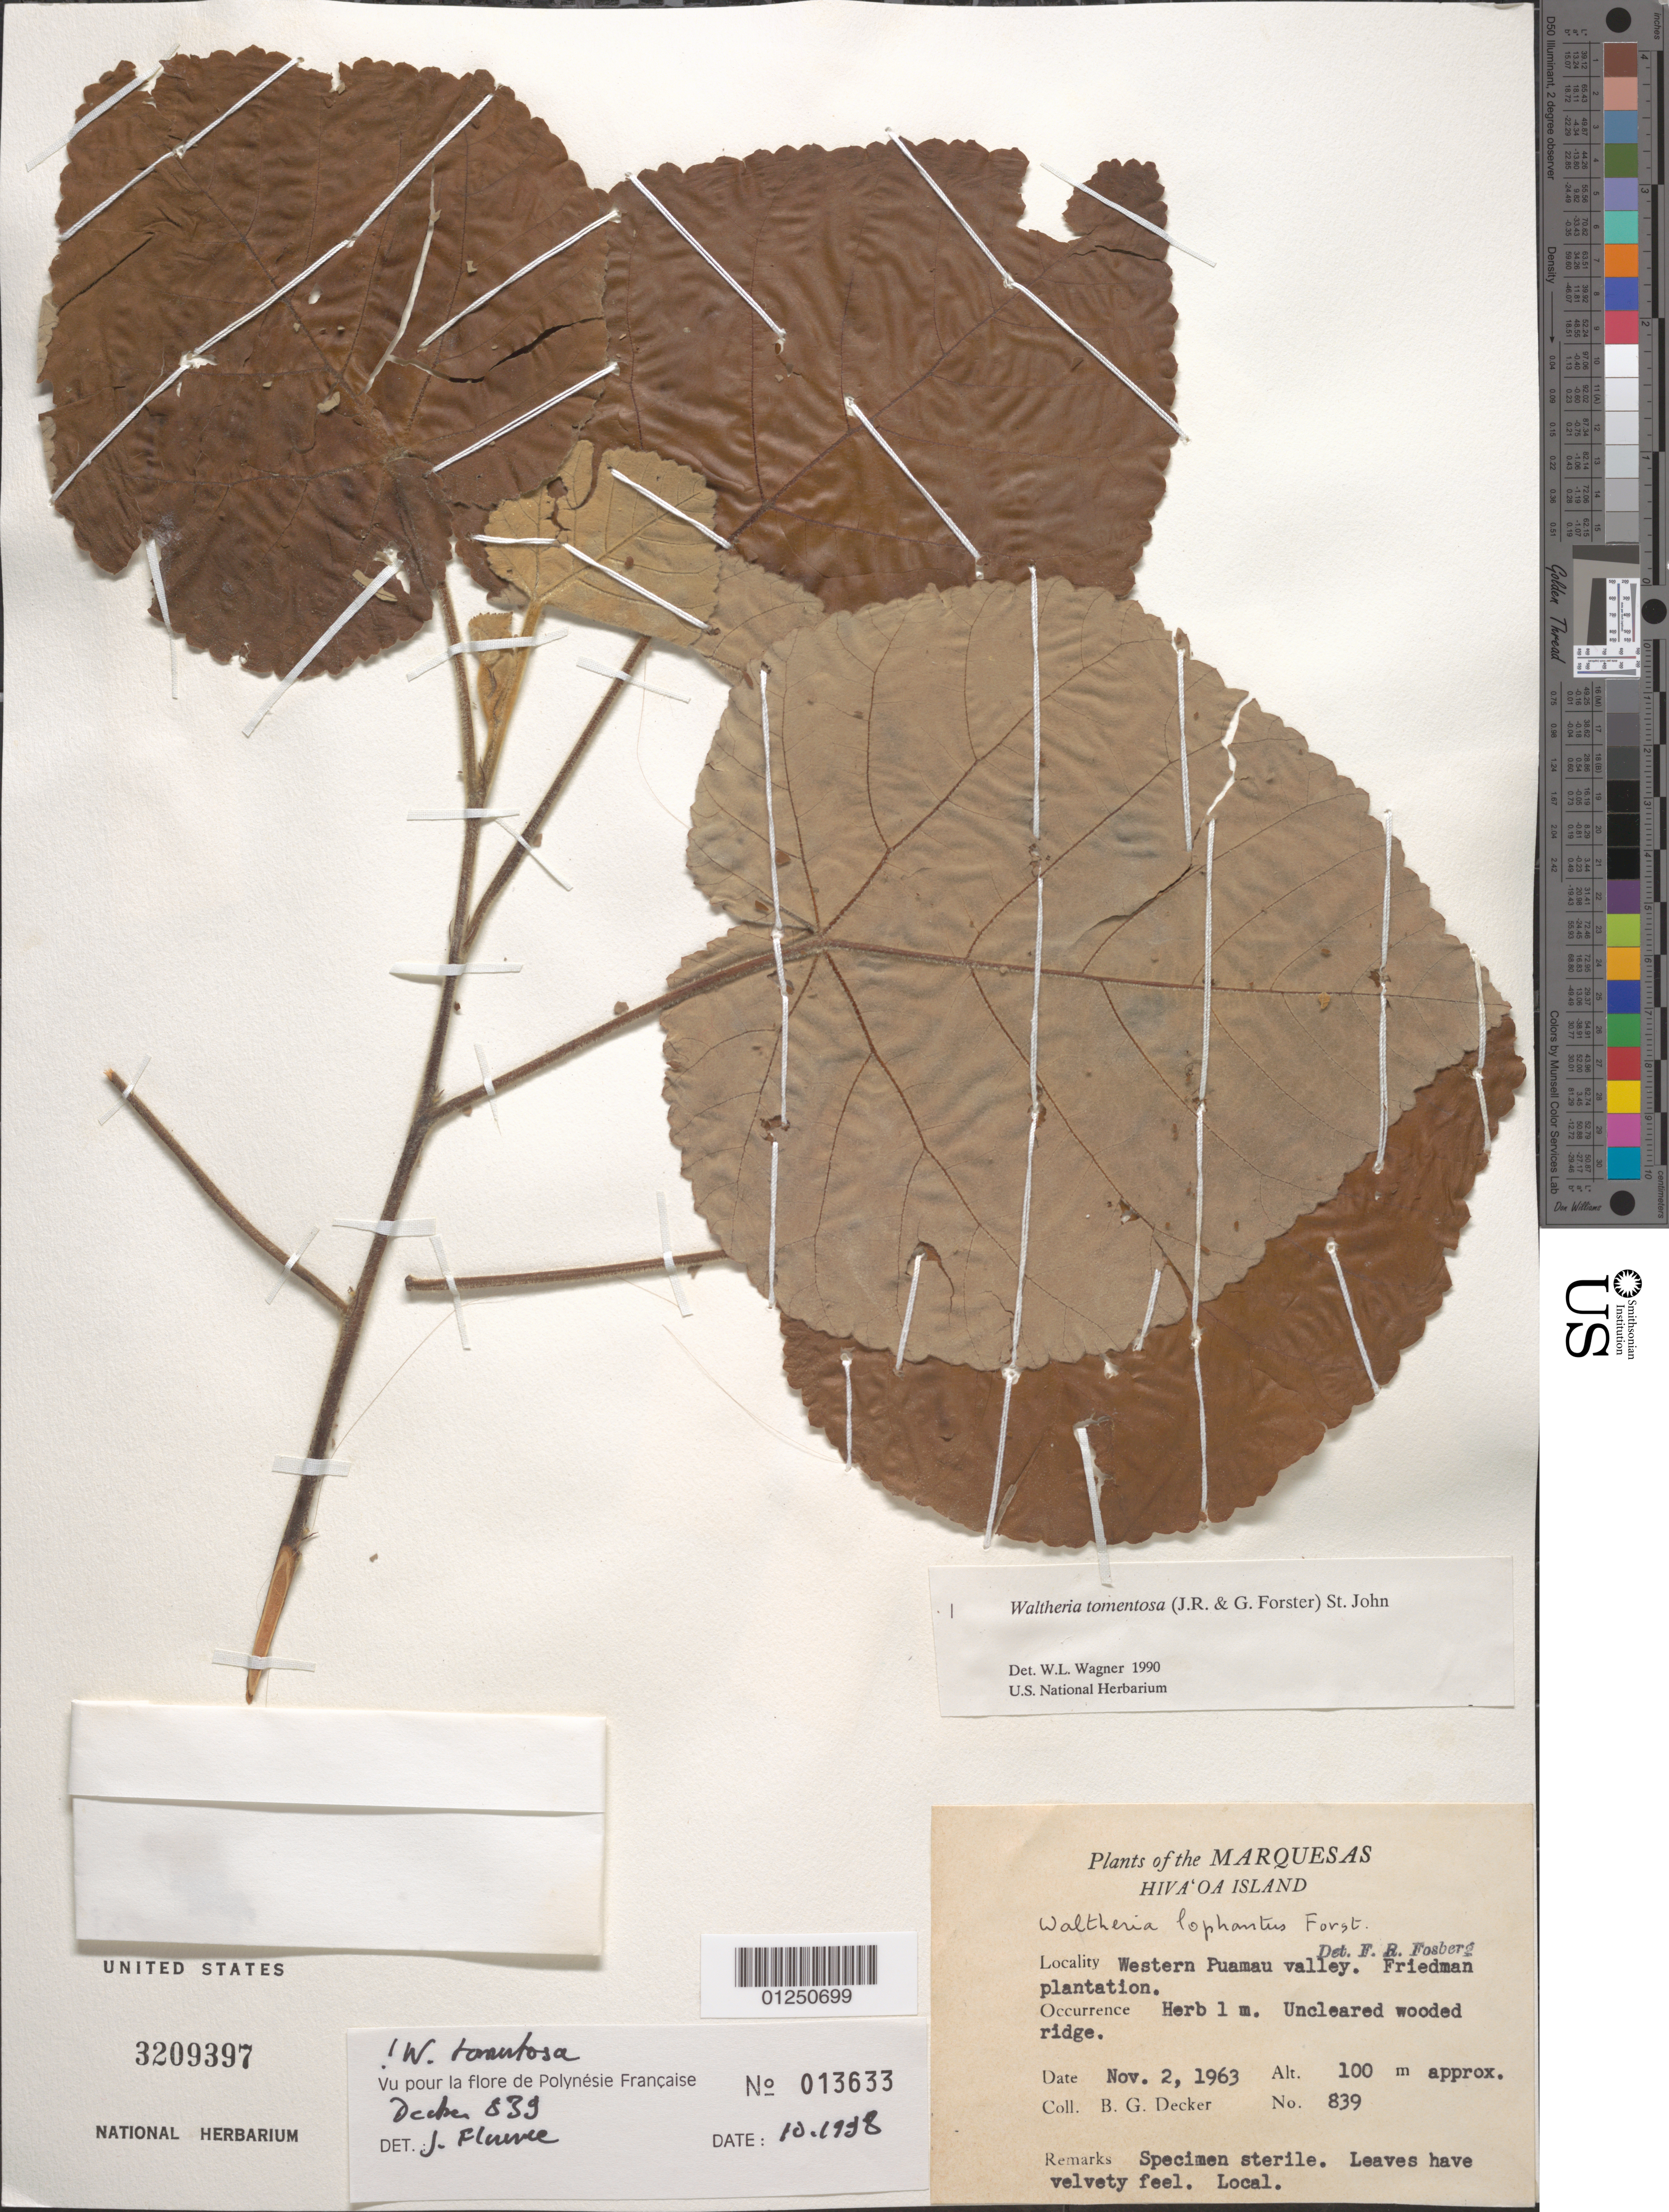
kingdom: Plantae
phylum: Tracheophyta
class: Magnoliopsida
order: Malvales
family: Malvaceae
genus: Waltheria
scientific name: Waltheria tomentosa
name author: (J.R. Forst. & G. Forst.) H. St. John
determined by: Wagner, W. L., (BOT), Smithsonian Institution - National Museum of Natural History (UNITED STATES)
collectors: B. G. Decker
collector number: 839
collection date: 1963-11-02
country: French Polynesia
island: Hiva Oa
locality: W Puamau Valley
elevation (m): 100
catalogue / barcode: US 3209397